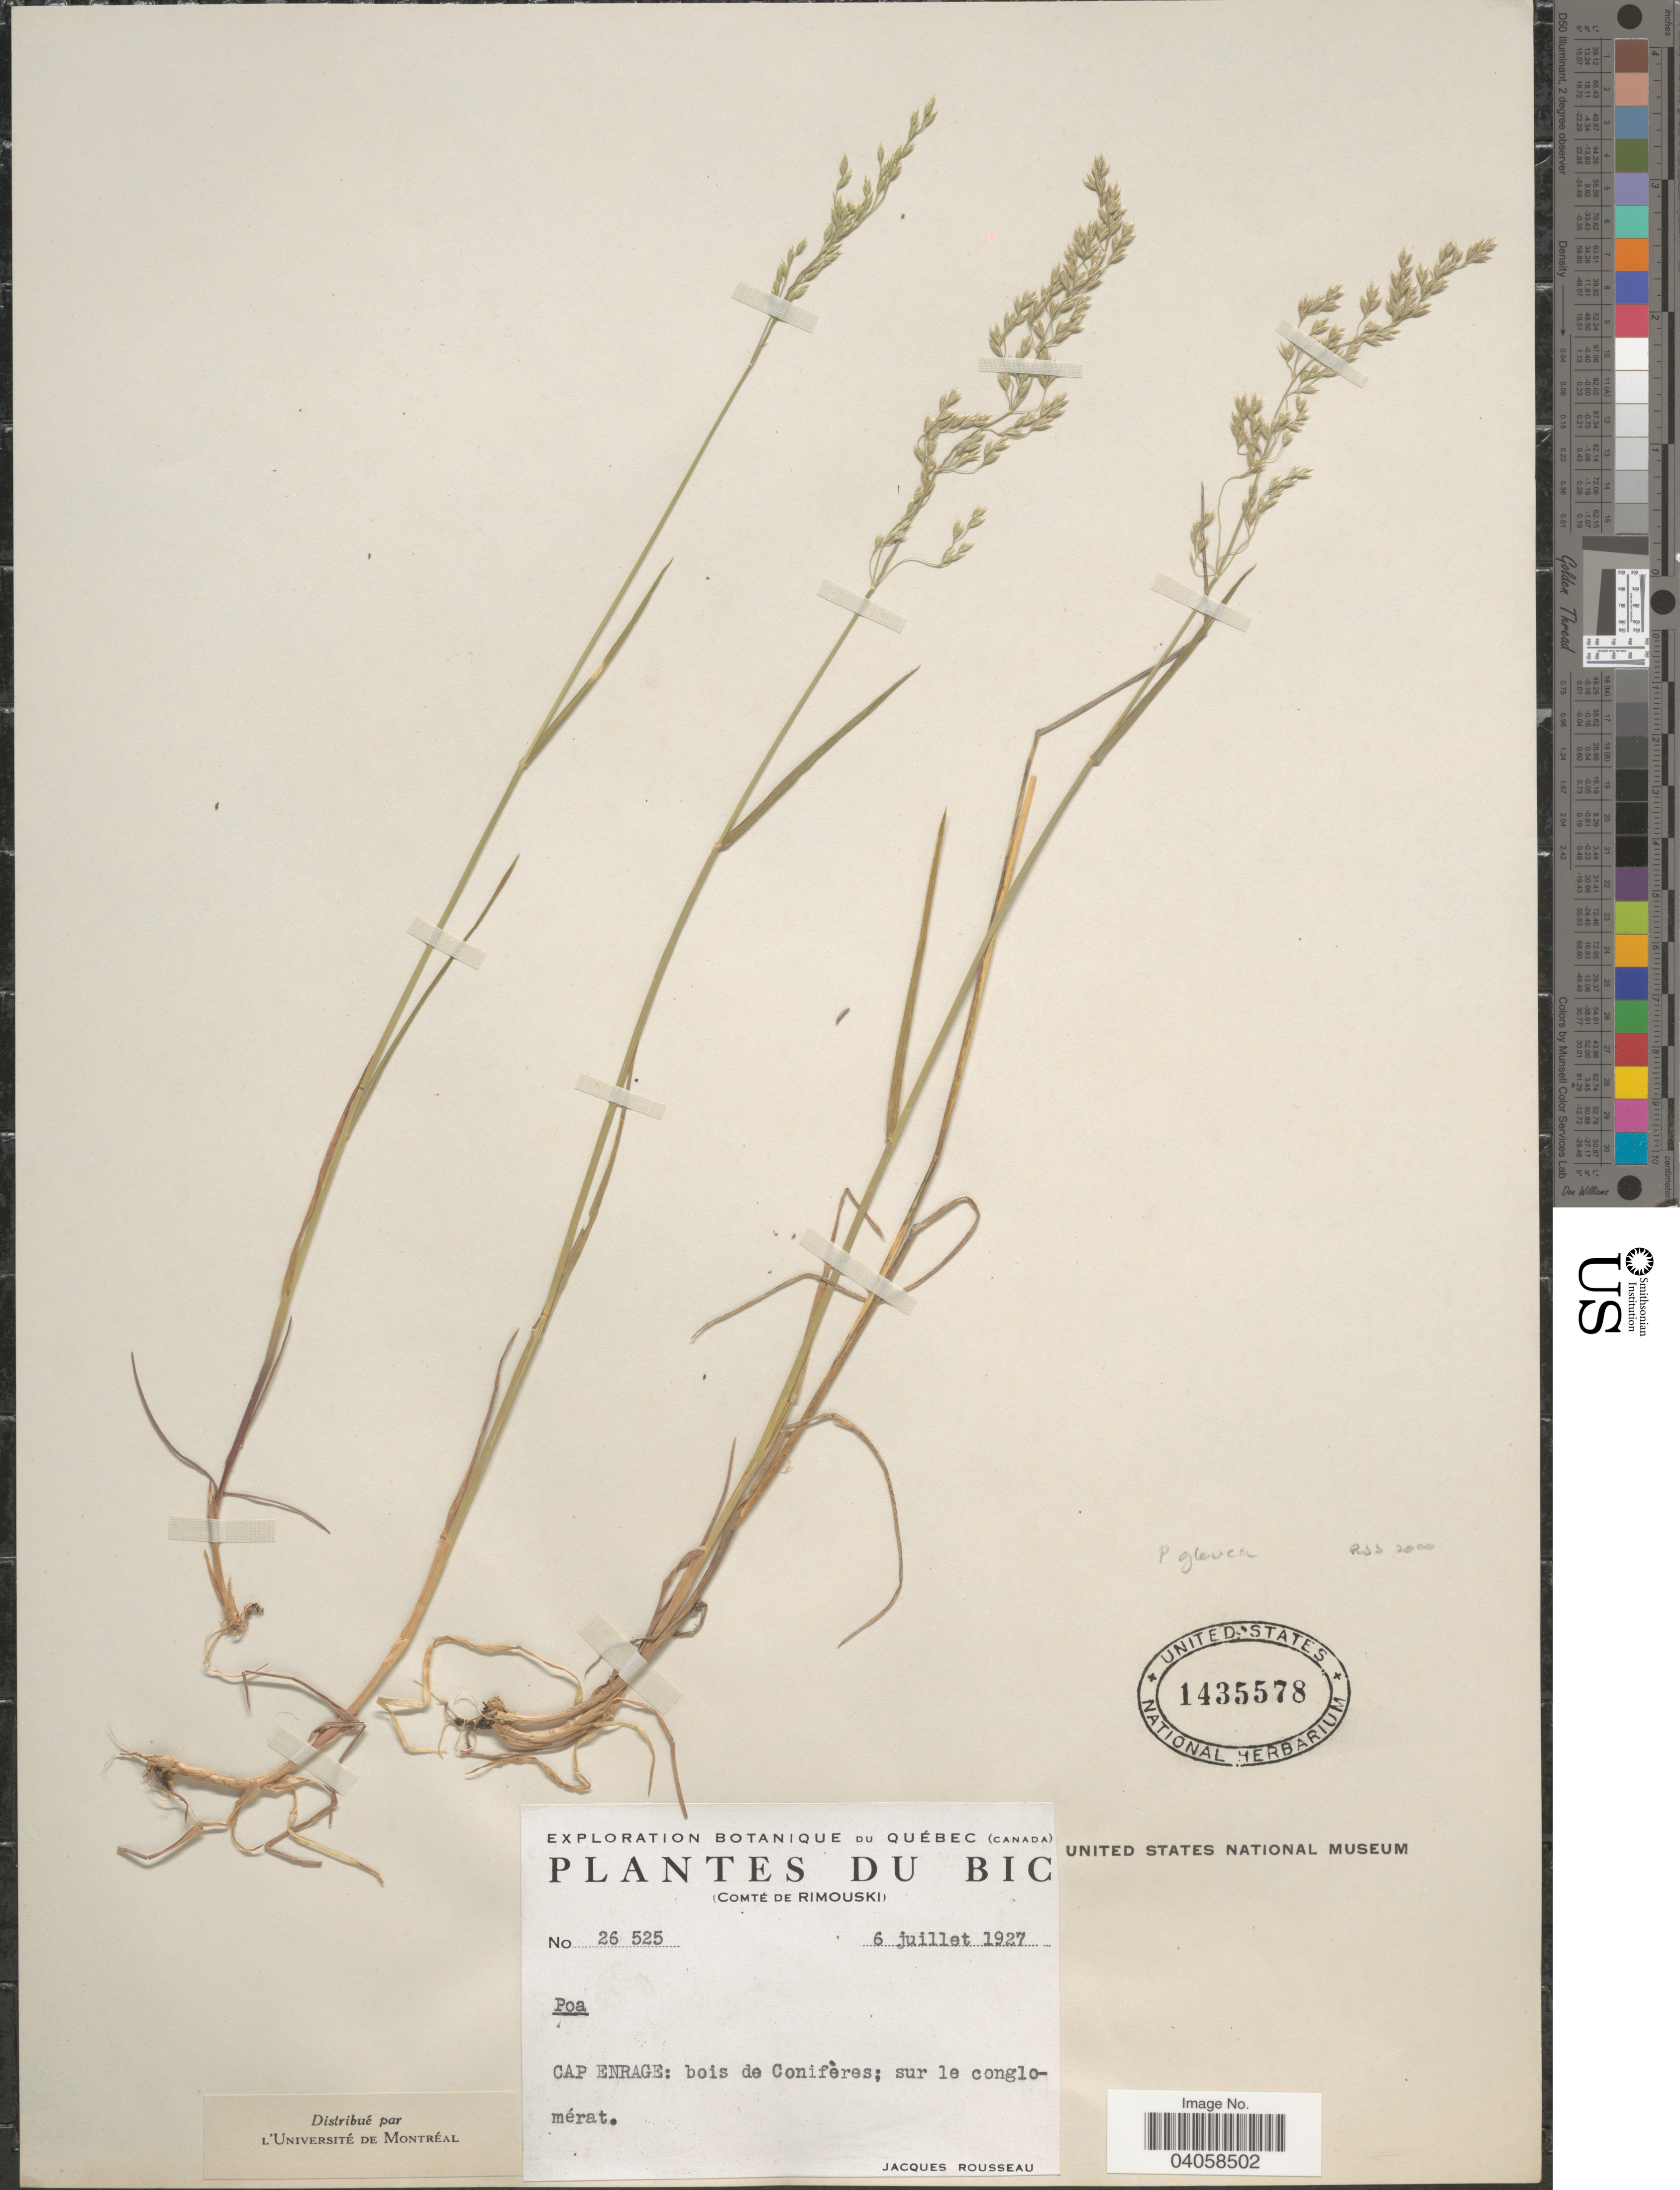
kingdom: Plantae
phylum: Tracheophyta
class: Liliopsida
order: Poales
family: Poaceae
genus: Poa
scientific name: Poa glauca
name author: Vahl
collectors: J. Rousseau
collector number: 26525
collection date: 1927-07-06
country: Canada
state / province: Quebec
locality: Bic. (Comté de Rimouski). Cap Enrage: bois de Conifères; sur le conglomérat.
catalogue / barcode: US 1435578